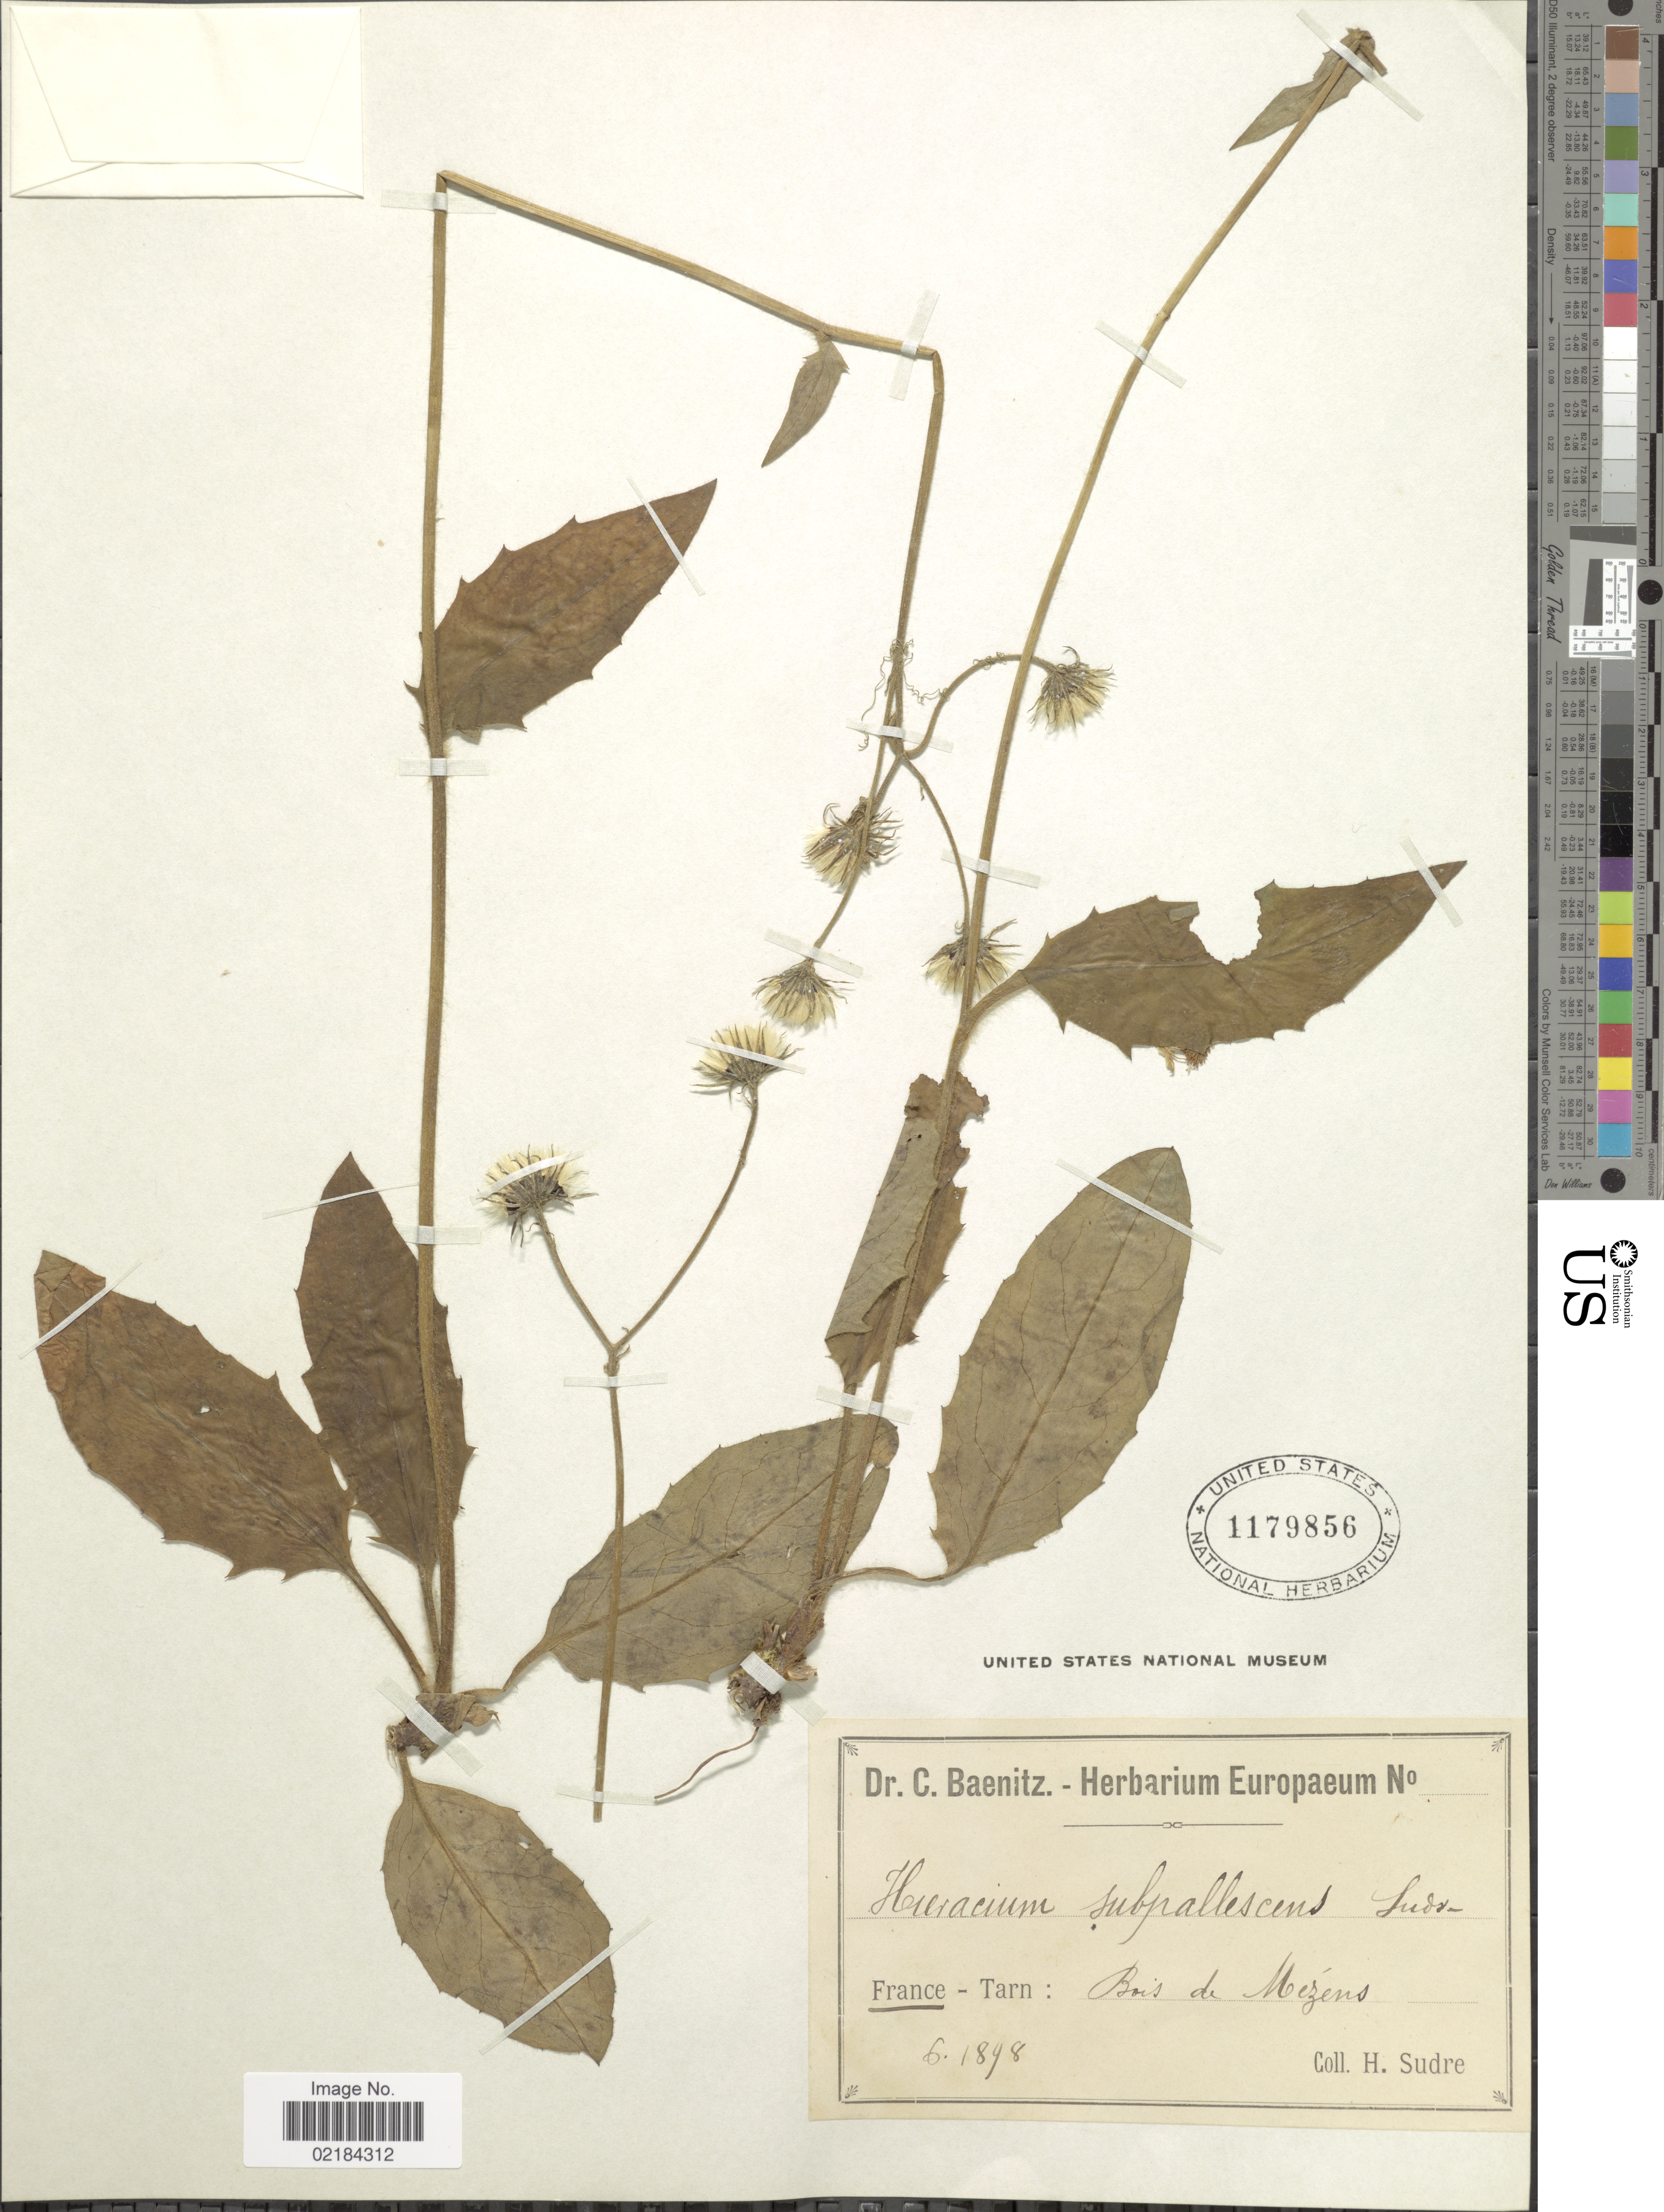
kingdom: Plantae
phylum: Tracheophyta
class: Magnoliopsida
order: Asterales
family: Asteraceae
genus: Hieracium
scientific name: Hieracium subpallescens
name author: Sudre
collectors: H. Sudre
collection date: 1898-06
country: France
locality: France- Tarn: Bois de Mezens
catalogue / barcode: US 1179856